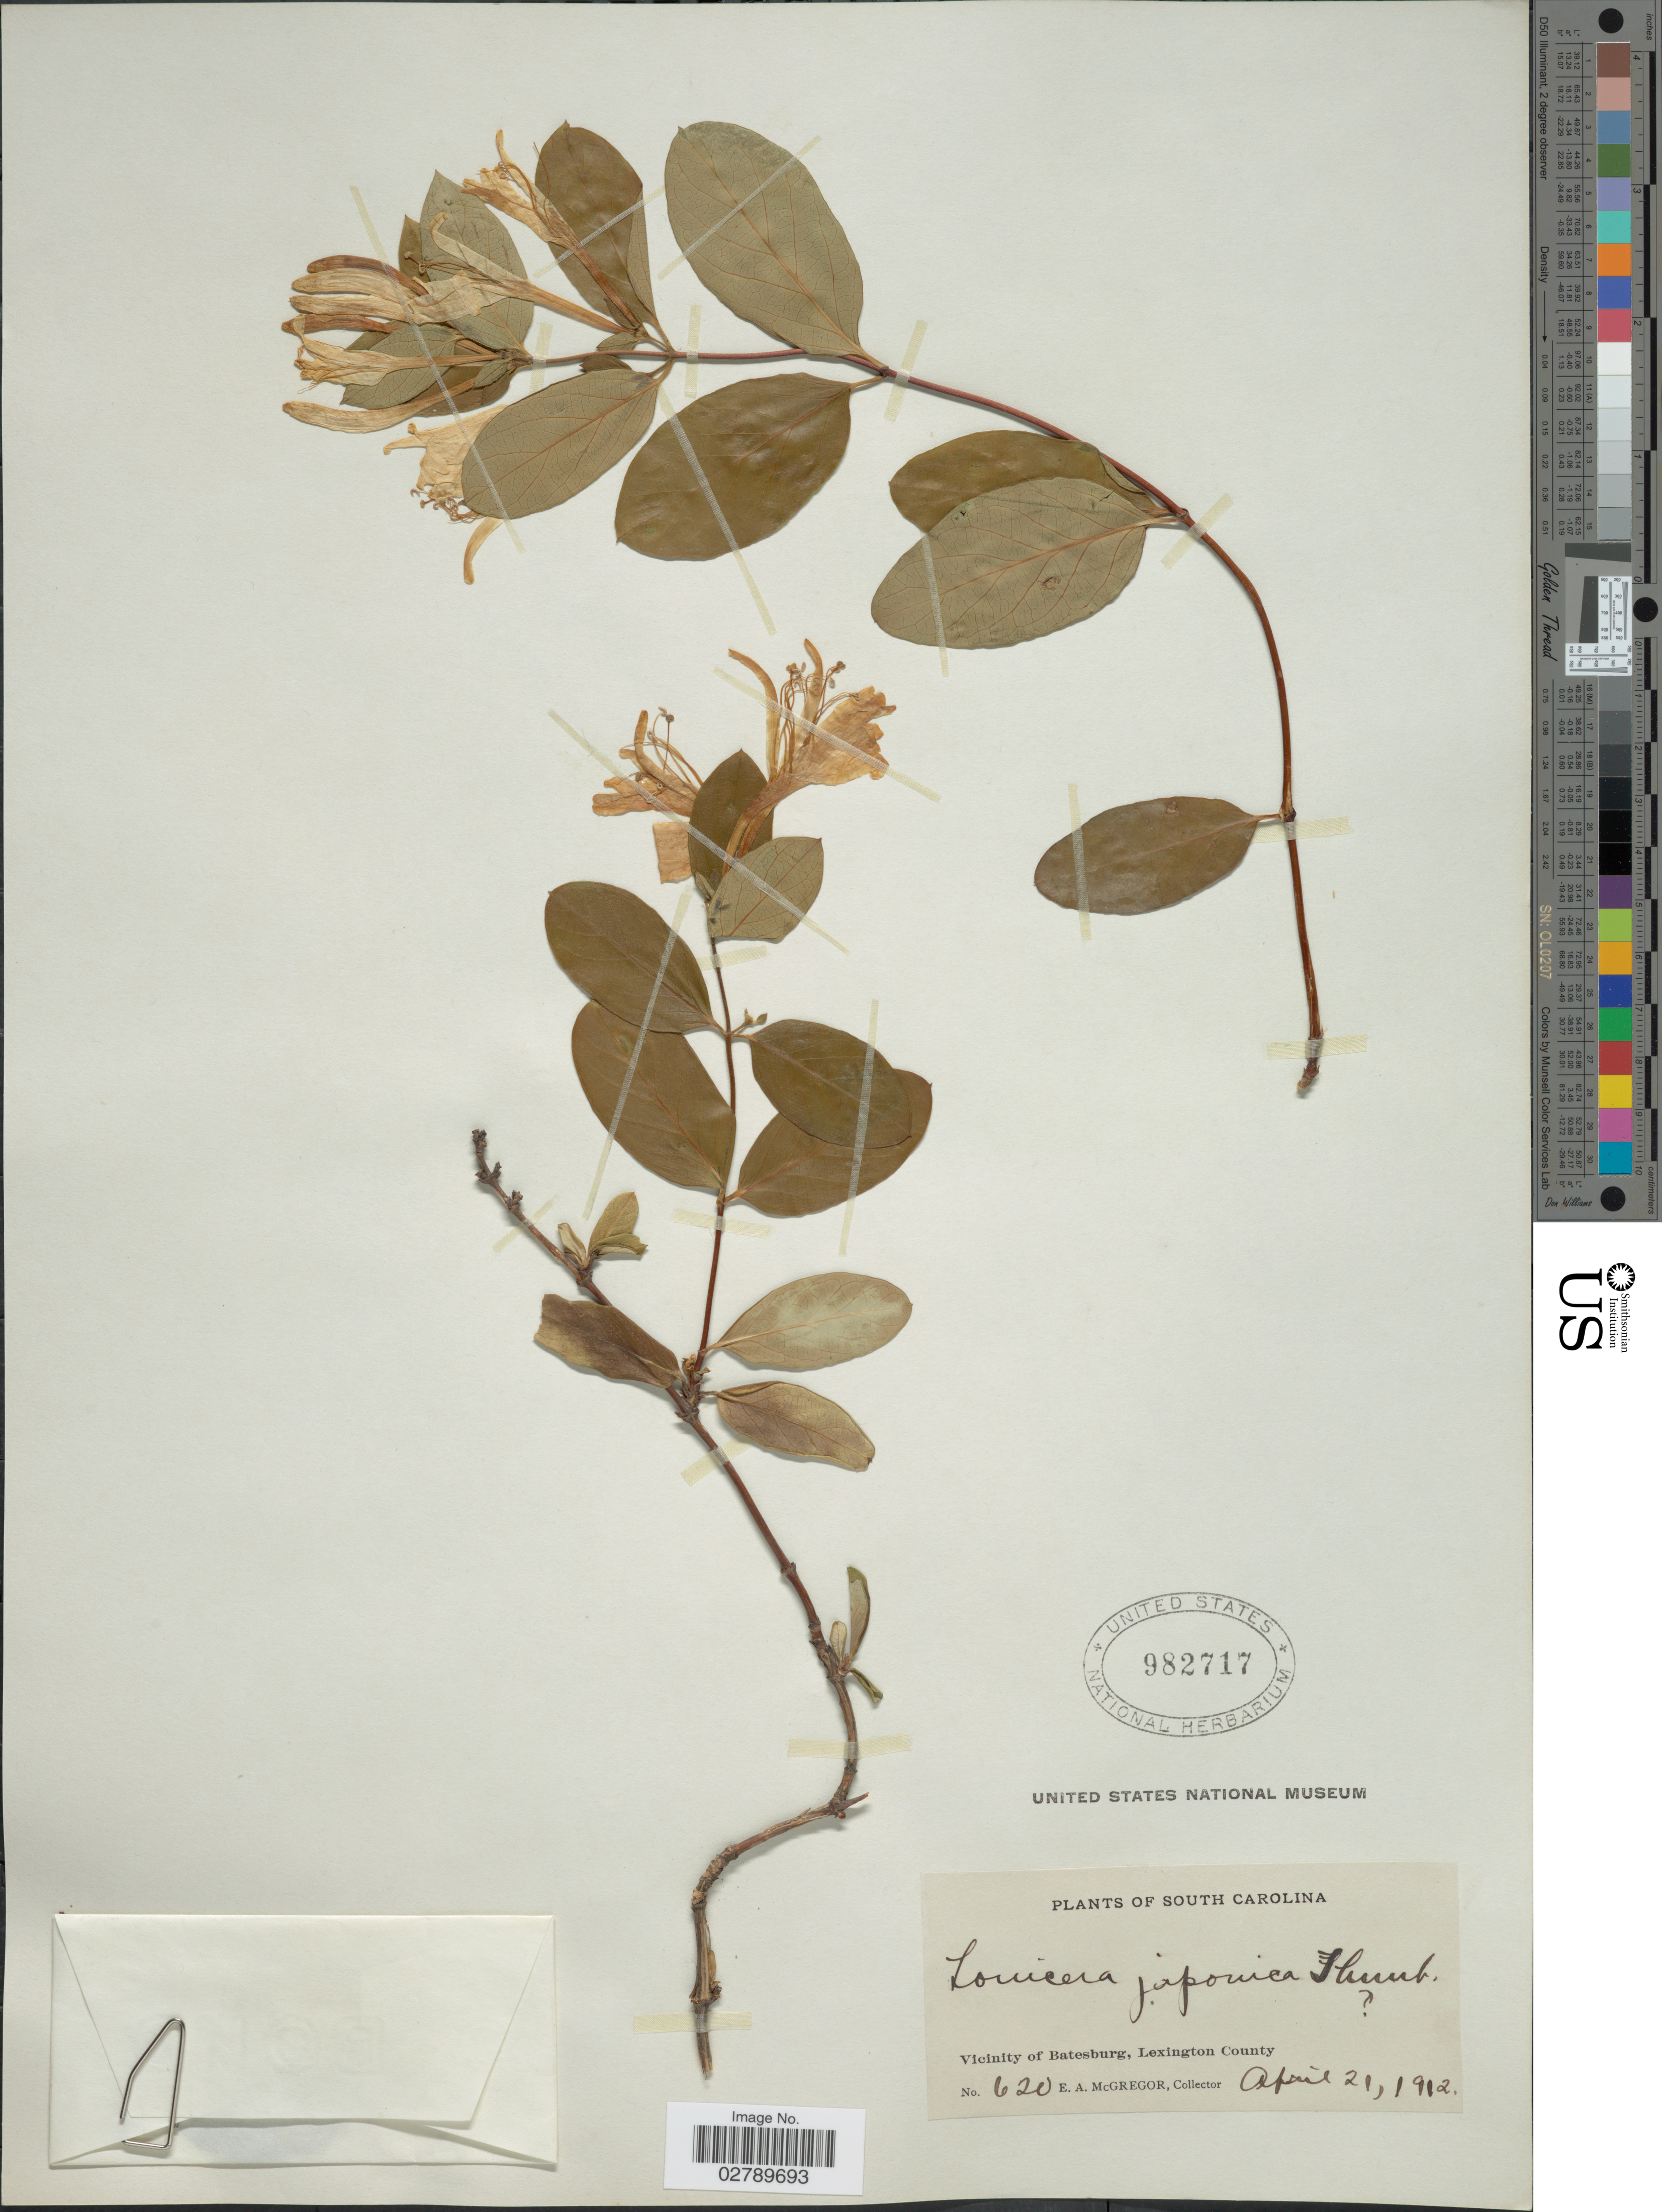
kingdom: Plantae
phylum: Tracheophyta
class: Magnoliopsida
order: Dipsacales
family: Caprifoliaceae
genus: Lonicera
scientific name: Lonicera japonica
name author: Thunb.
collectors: E. A. McGregor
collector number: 620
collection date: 1912-04-21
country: United States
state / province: South Carolina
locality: Vicinity of Batesburg, Lexington County.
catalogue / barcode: US 982717